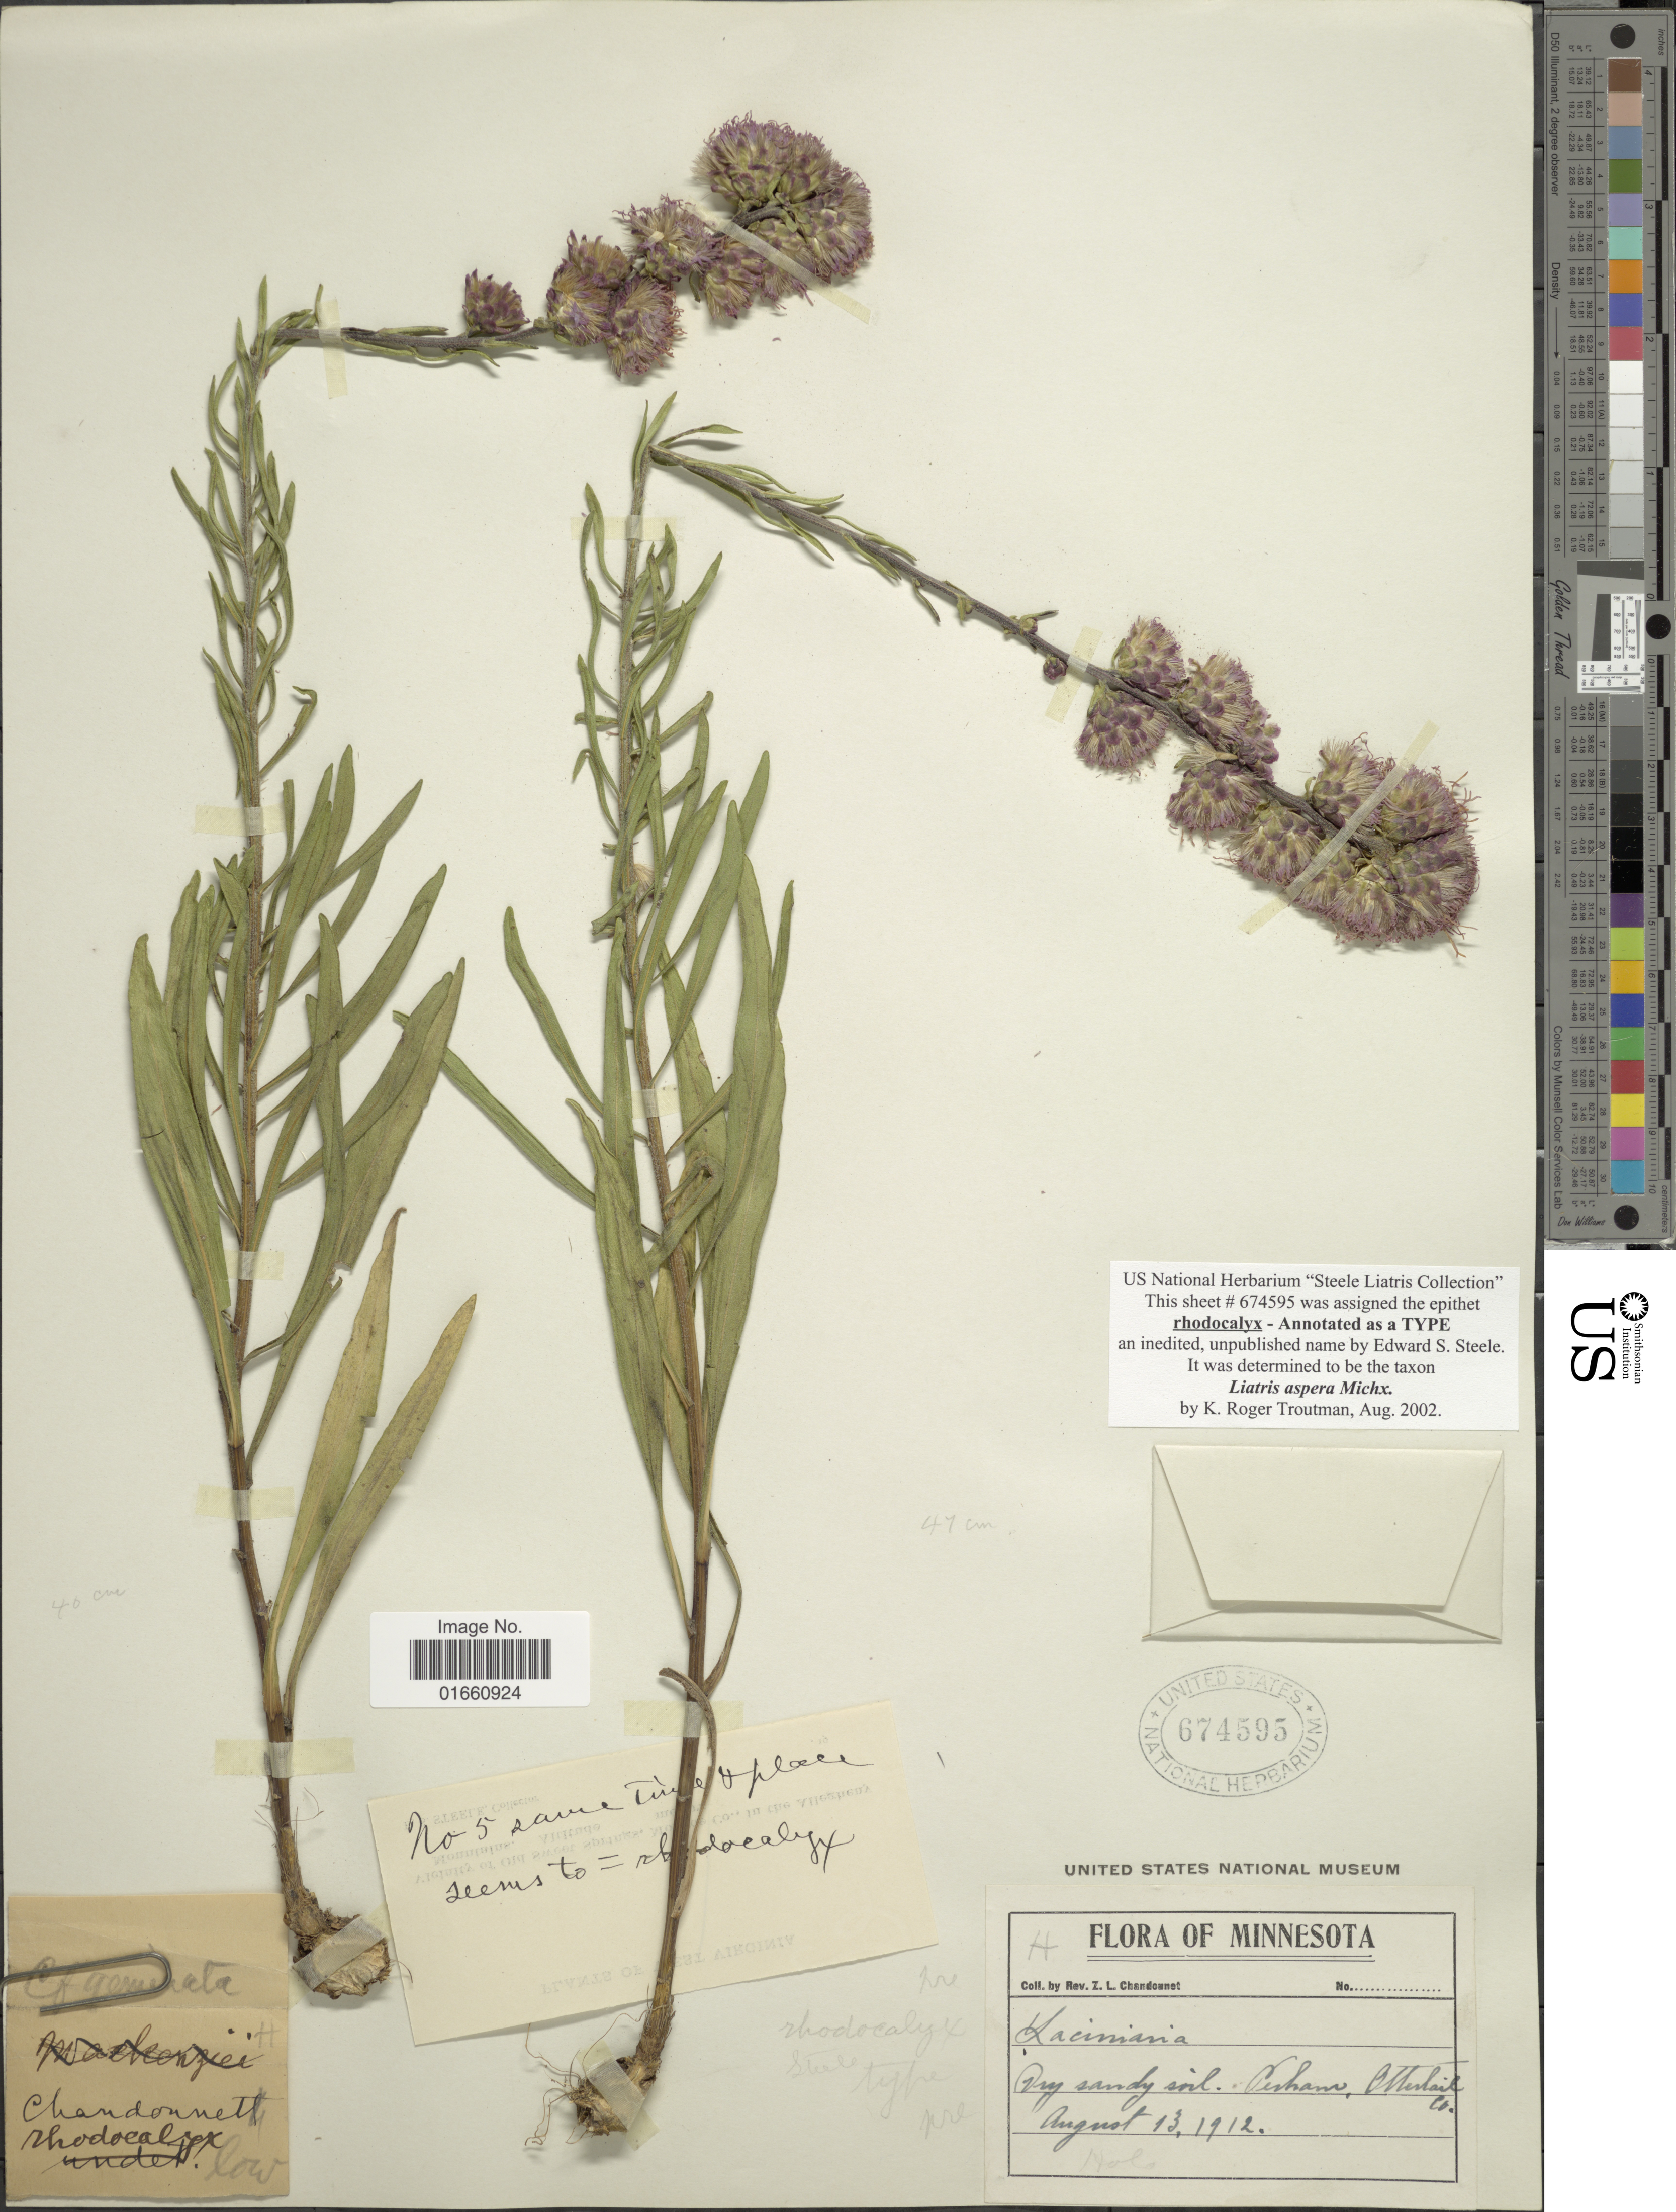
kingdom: Plantae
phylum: Tracheophyta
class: Magnoliopsida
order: Asterales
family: Asteraceae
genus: Liatris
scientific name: Liatris aspera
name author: Michx.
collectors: Z. Chandonnet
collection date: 1912-08-13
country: United States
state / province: Minnesota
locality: Perham, Otter tail Co.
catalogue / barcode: US 674595